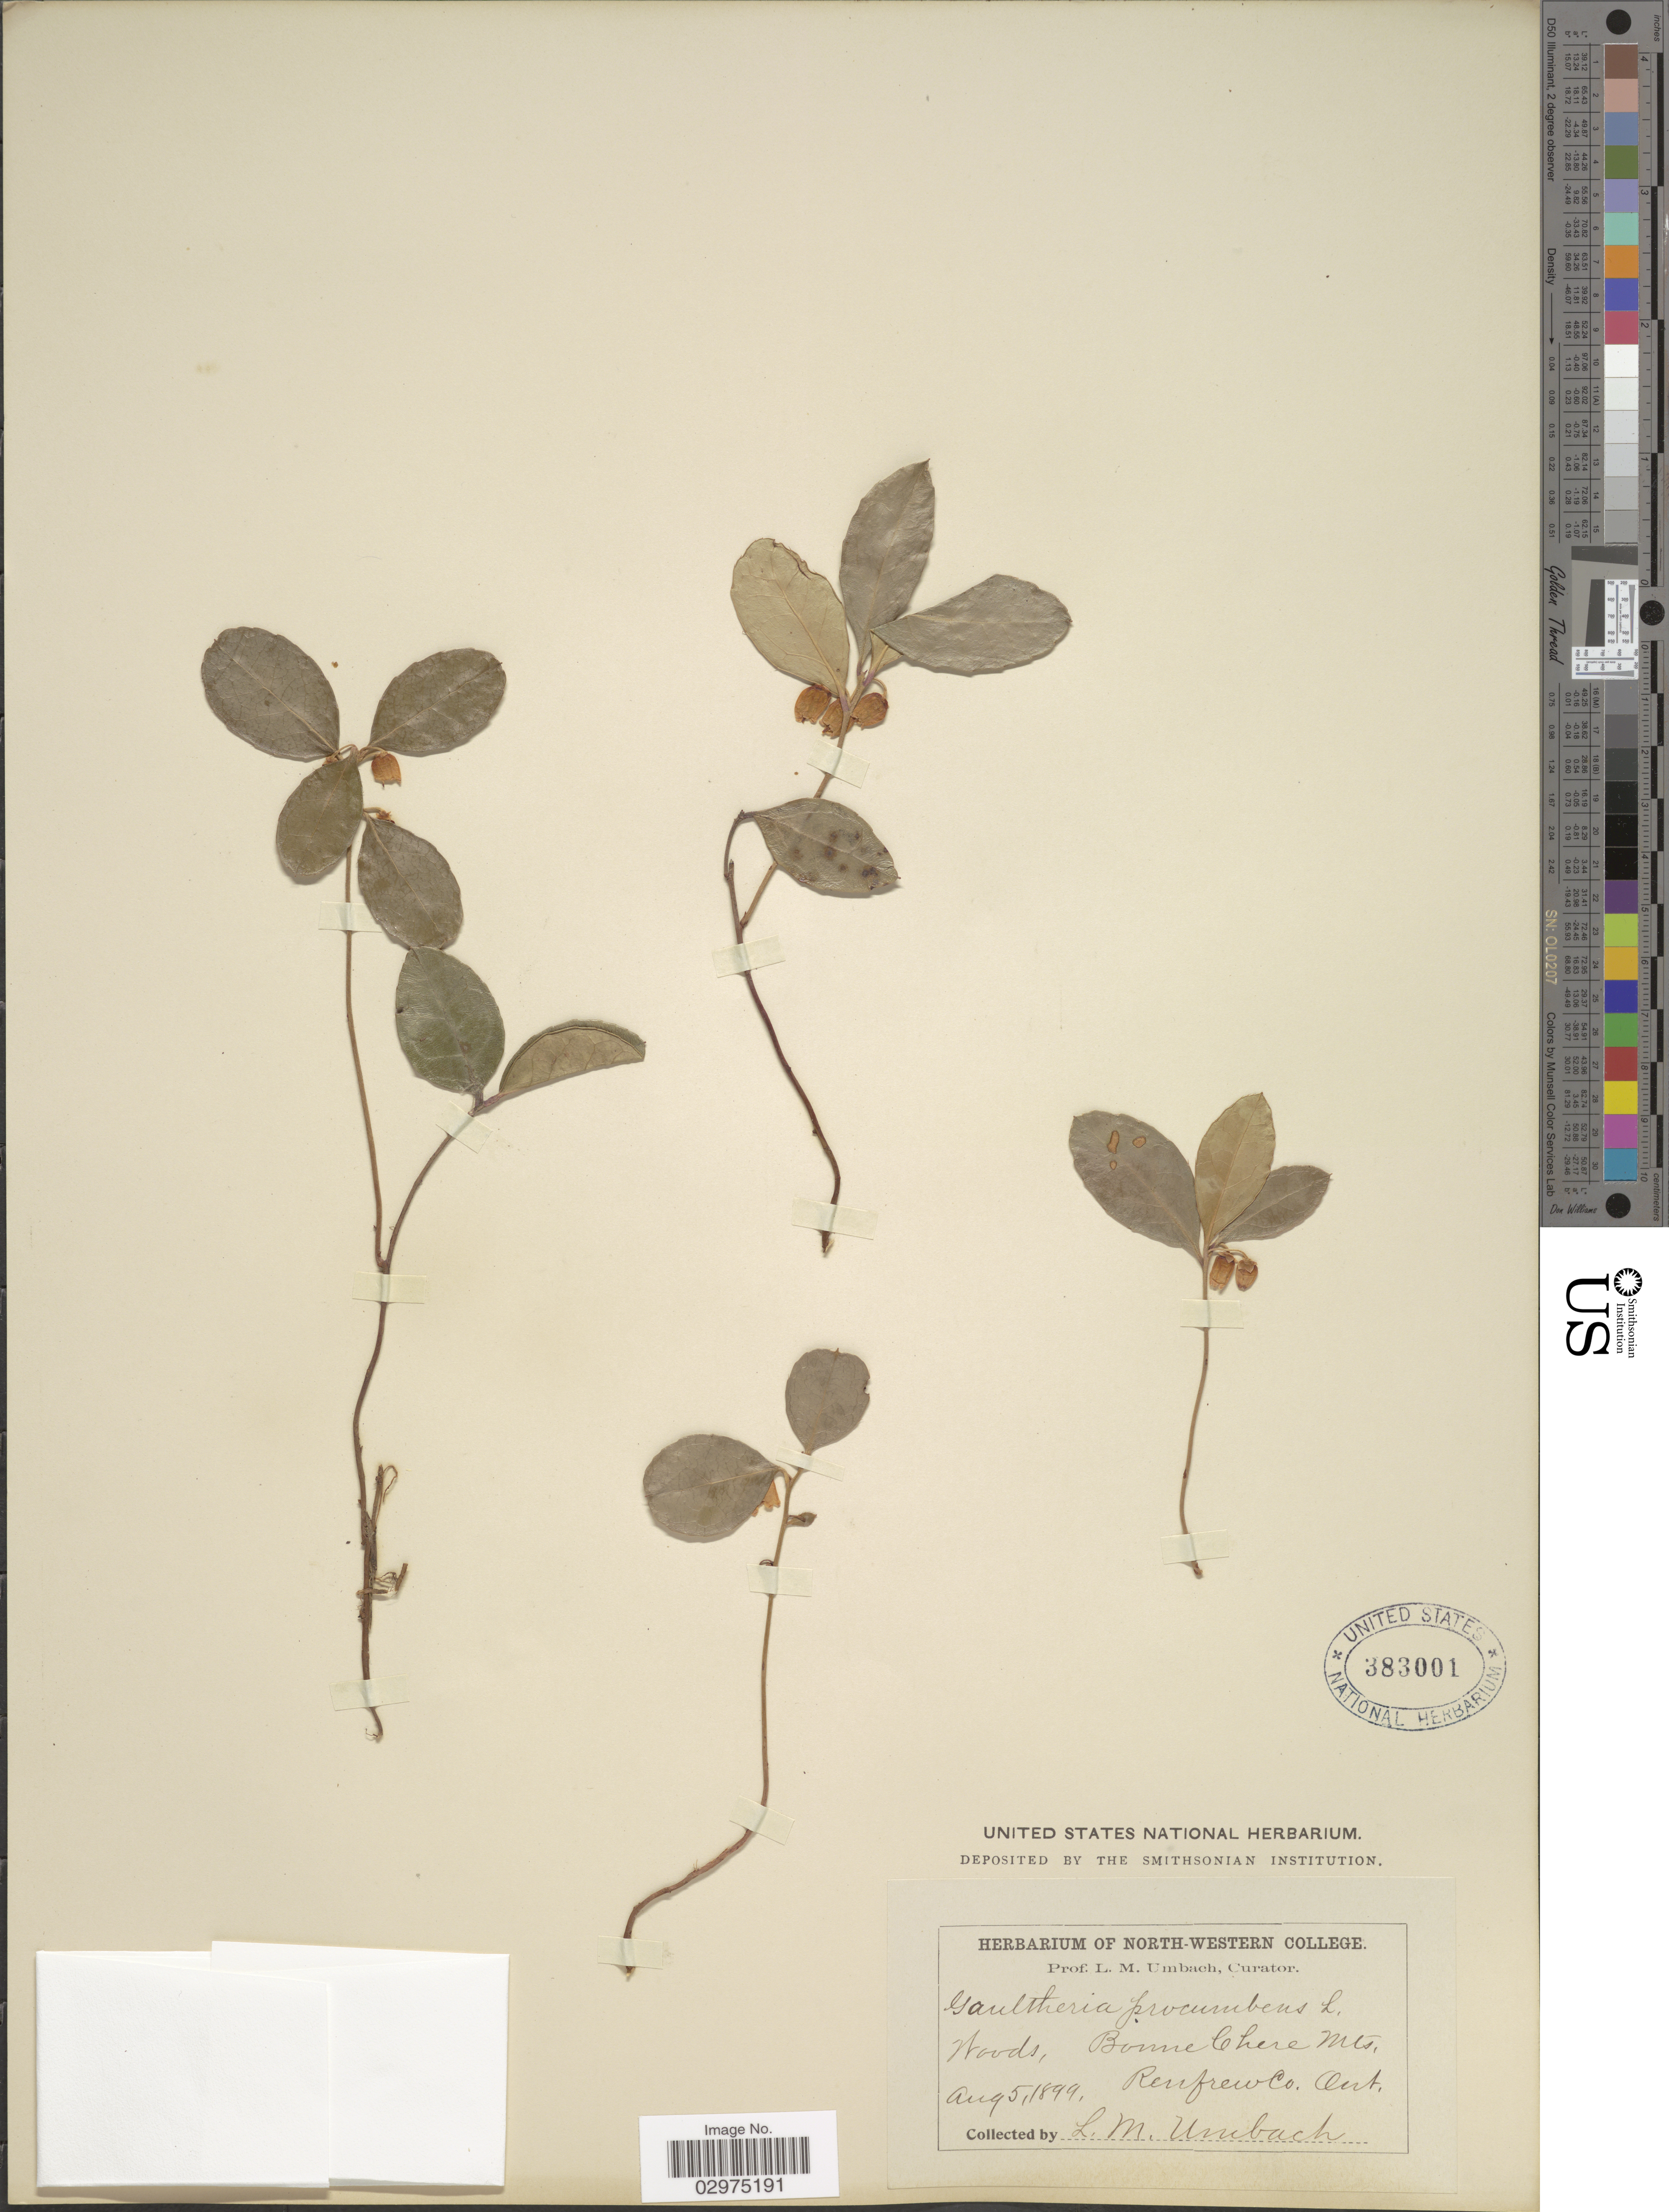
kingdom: Plantae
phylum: Tracheophyta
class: Magnoliopsida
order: Ericales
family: Ericaceae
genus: Gaultheria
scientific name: Gaultheria procumbens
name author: L.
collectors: L. M. Umbach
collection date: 1899-08-05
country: Canada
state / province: Ontario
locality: Bonne Chere Mts. Renfrew Co.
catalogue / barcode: US 383001